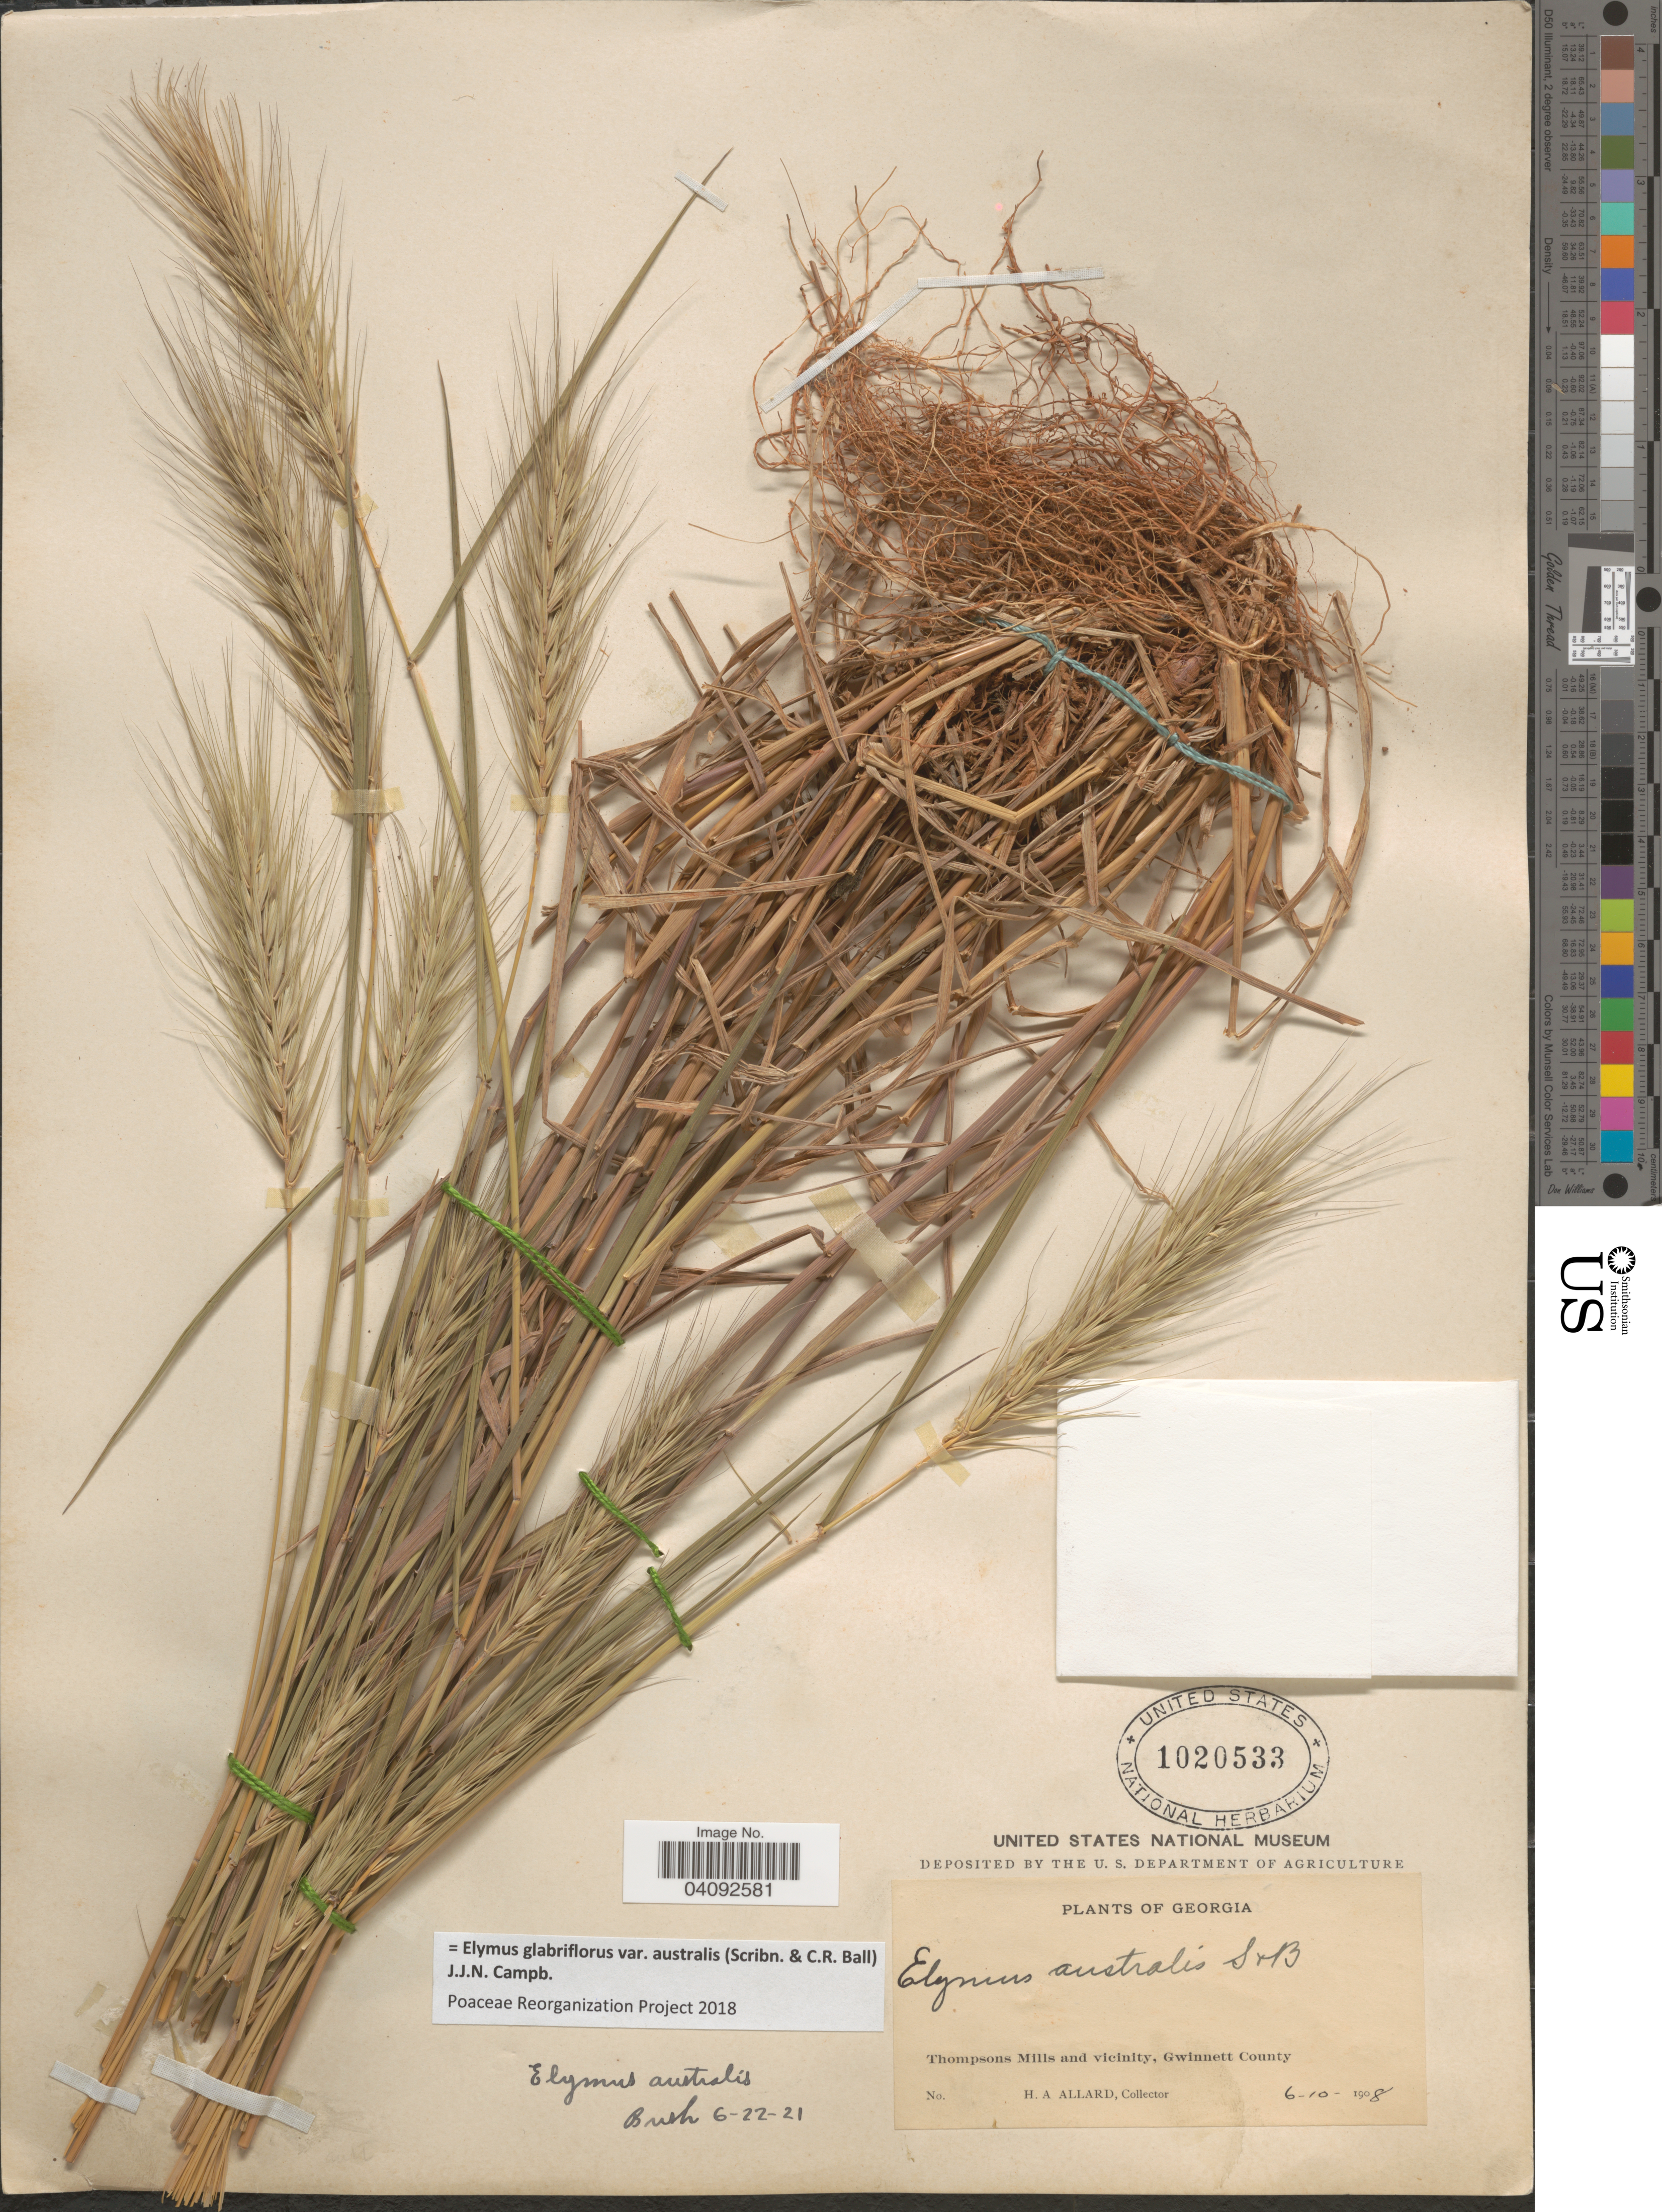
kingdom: Plantae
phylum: Tracheophyta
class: Liliopsida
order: Poales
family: Poaceae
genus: Elymus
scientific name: Elymus glabriflorus var. australis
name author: (Scribn. & C.R. Ball) J.J.N. Campb.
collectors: H. A. Allard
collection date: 1908-06-10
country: United States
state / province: Georgia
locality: Thompsons Mills and vicinity, Gwinnett County.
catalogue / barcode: US 1020533